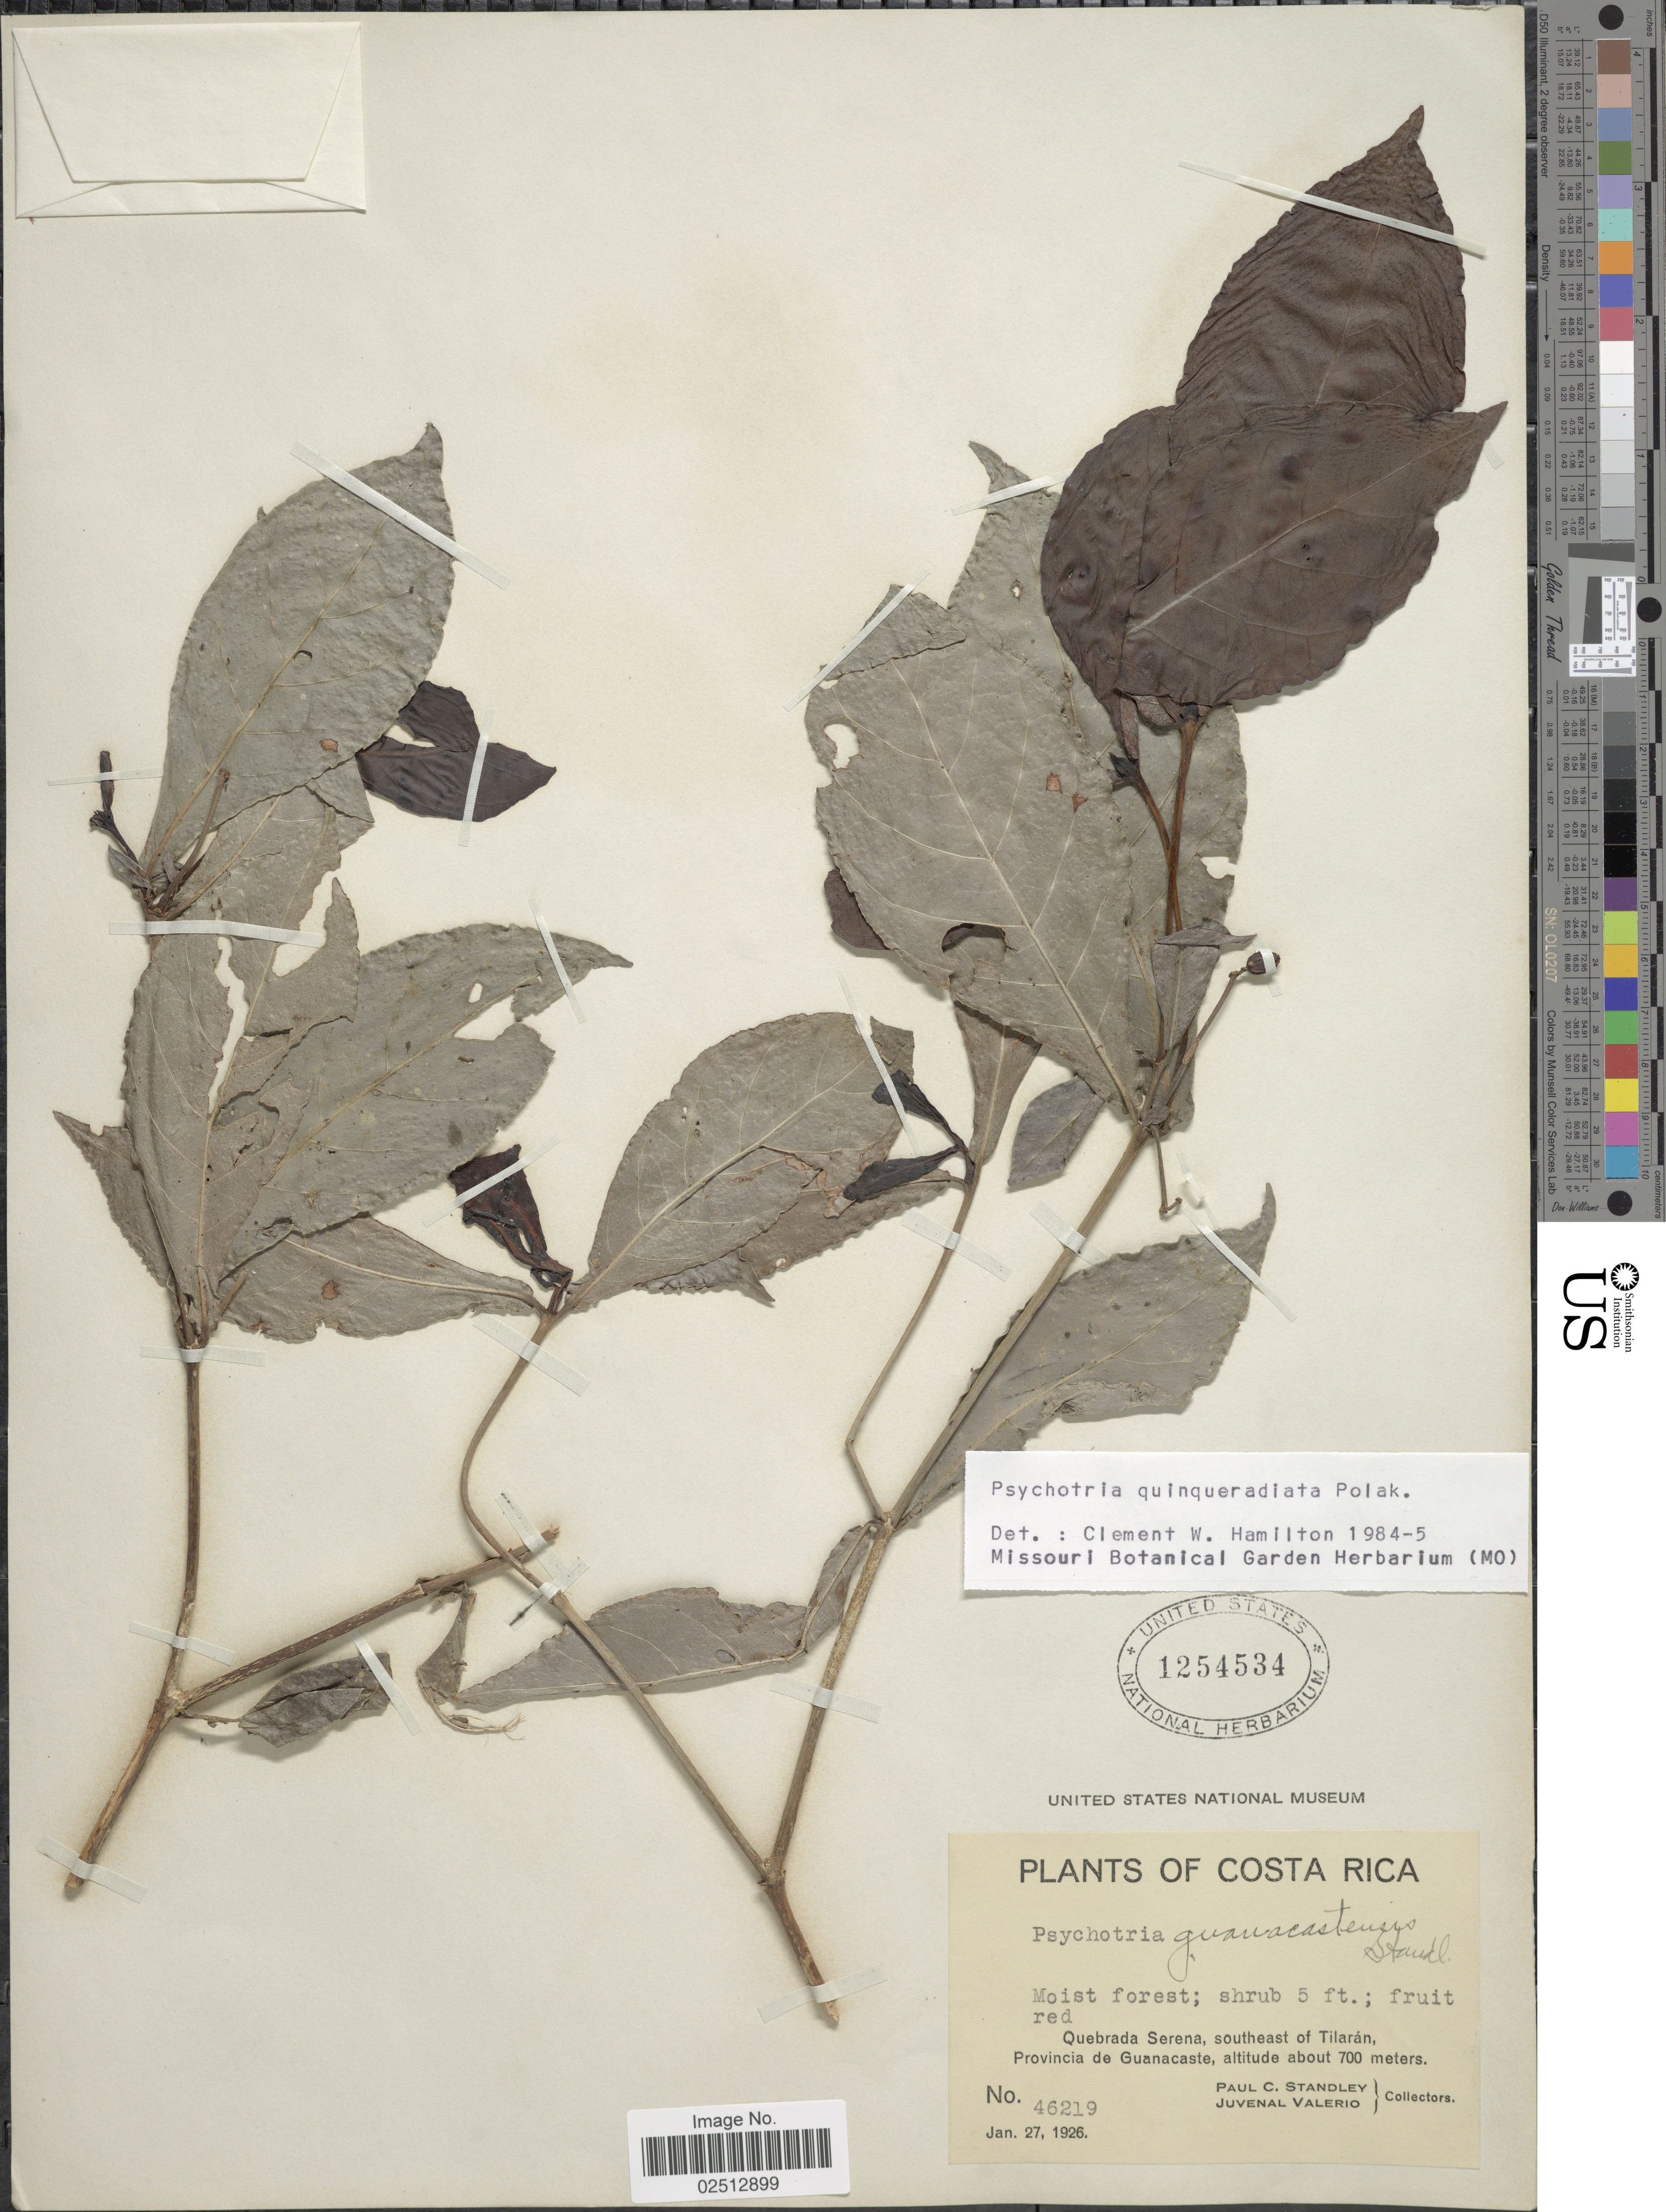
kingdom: Plantae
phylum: Tracheophyta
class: Magnoliopsida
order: Gentianales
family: Rubiaceae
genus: Psychotria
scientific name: Psychotria quinqueradiata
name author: Pol.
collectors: P. C. Standley & J. Valerio R.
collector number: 46219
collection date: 1926-01-27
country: Costa Rica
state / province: Guanacaste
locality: Quebrada Serena, southeast of Tilaran, Provincia de Guanacaste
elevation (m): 700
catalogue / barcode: US 1254534